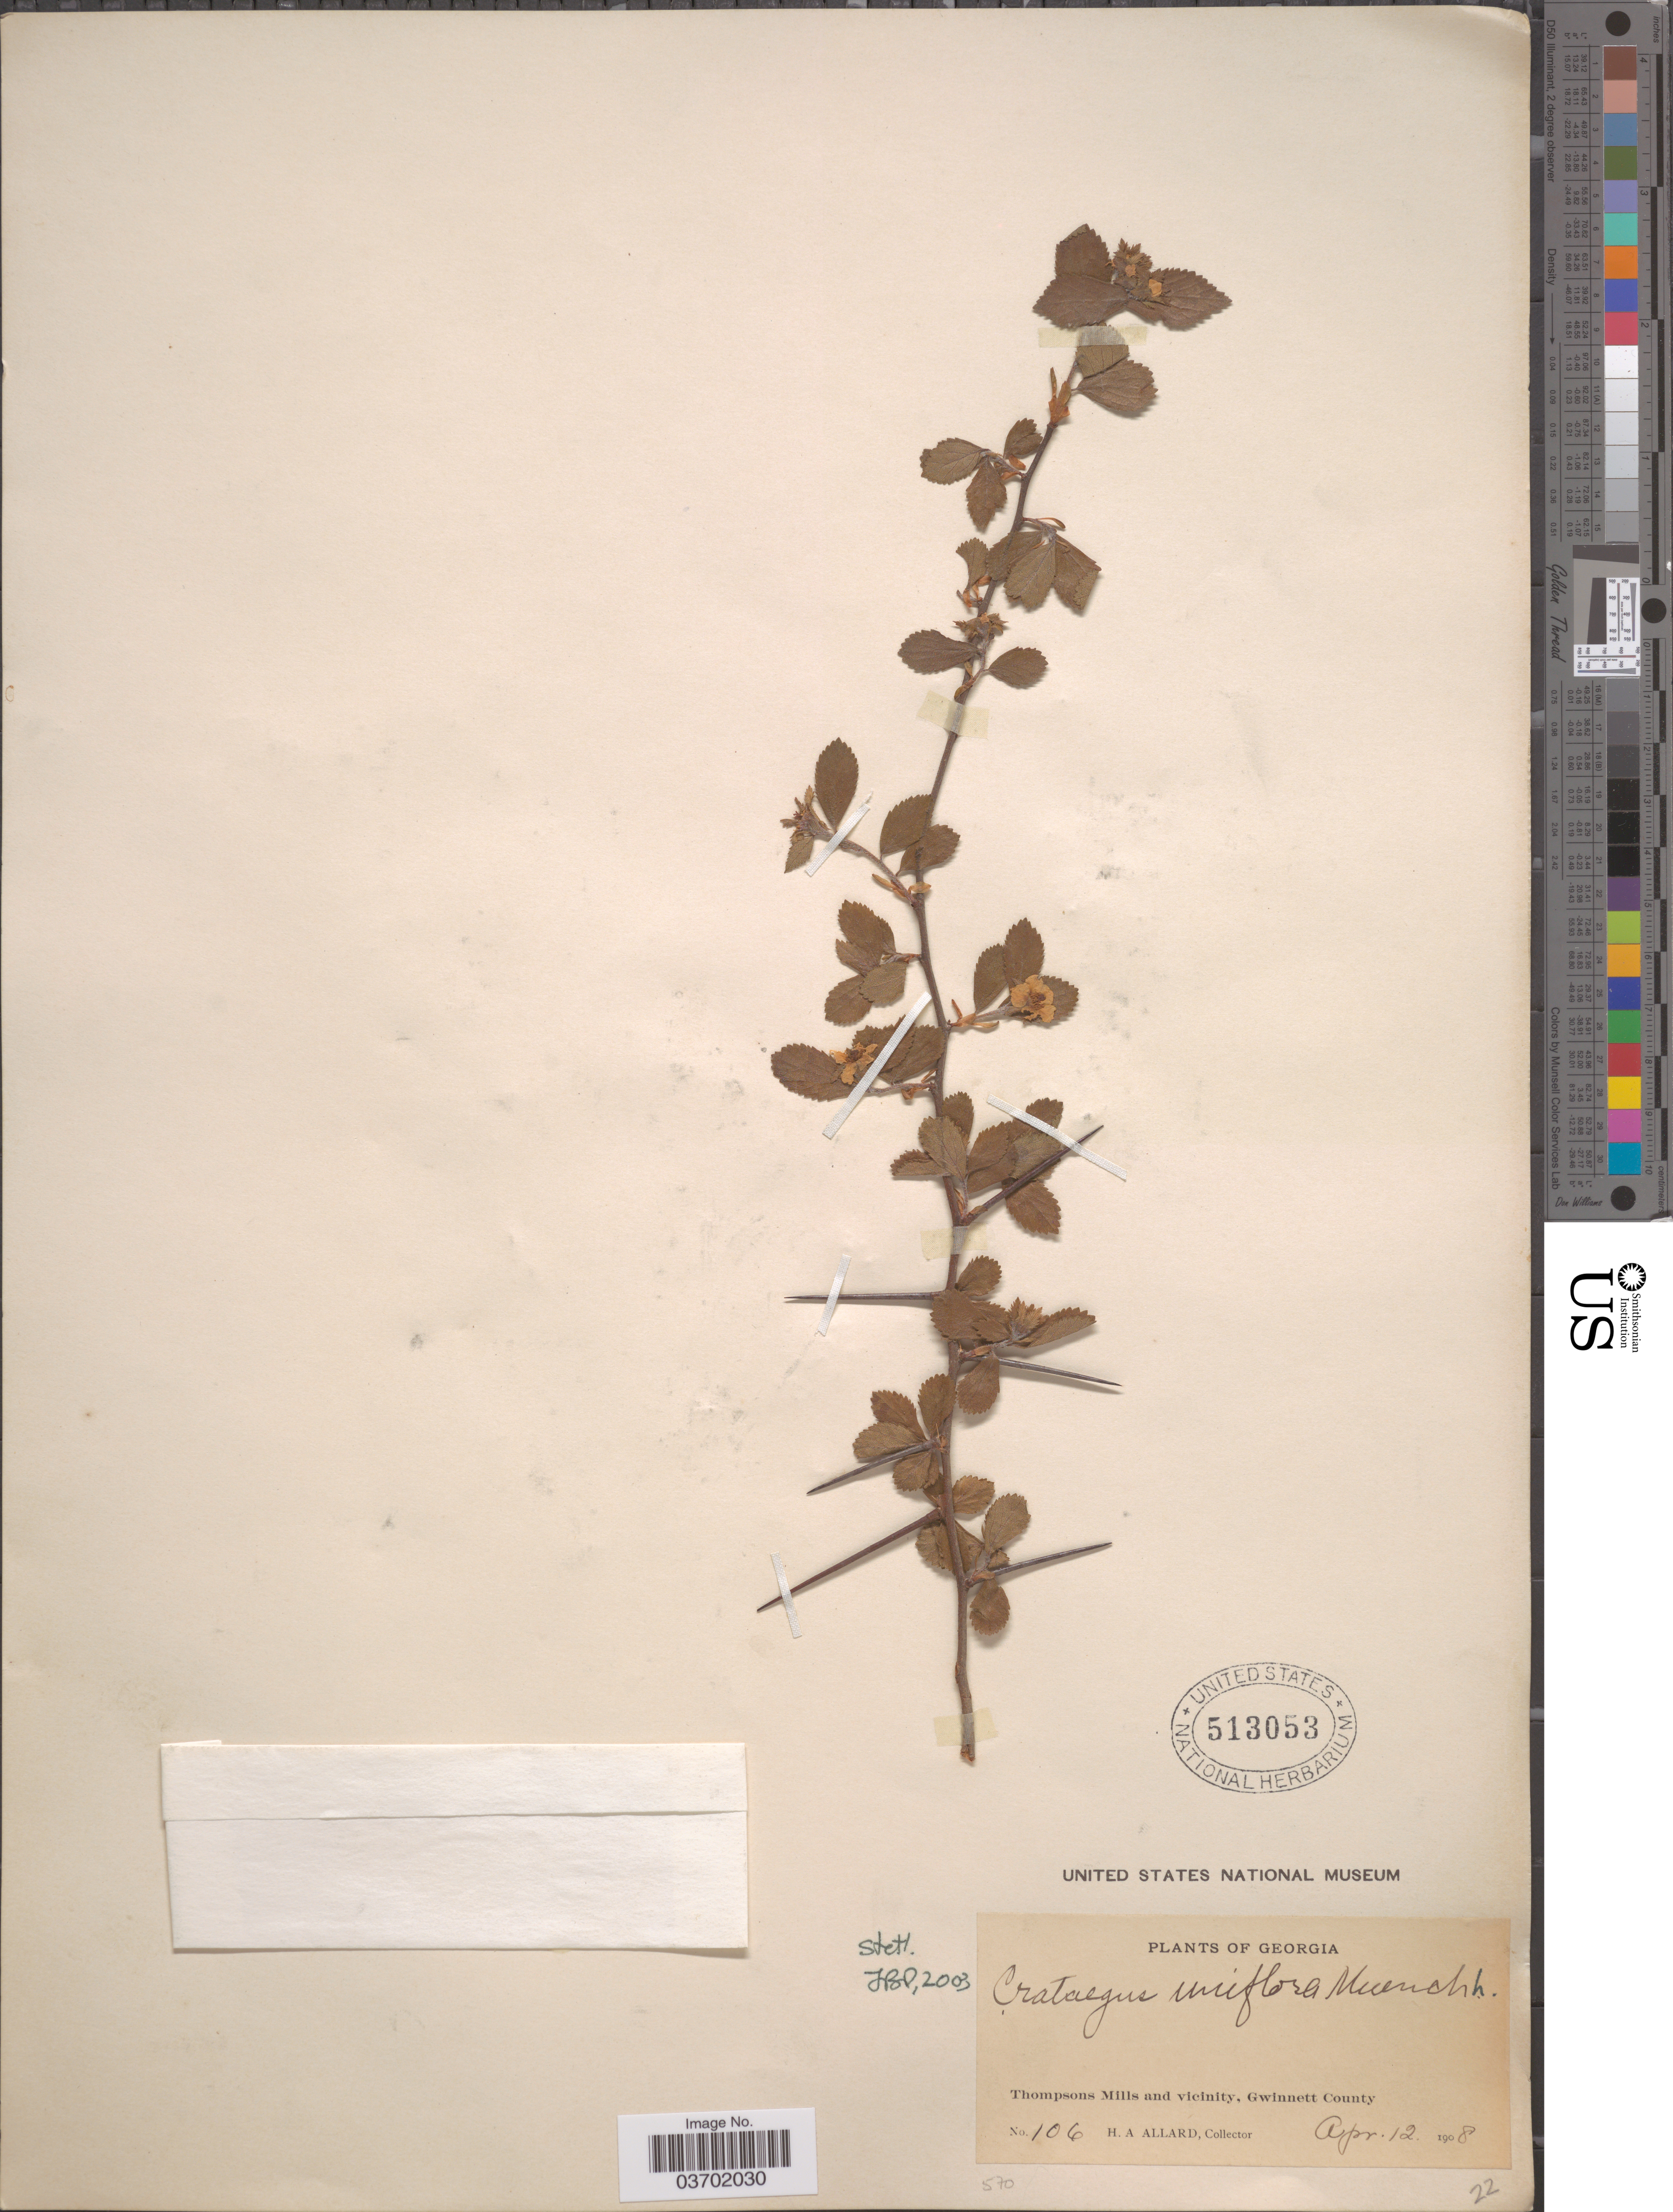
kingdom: Plantae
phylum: Tracheophyta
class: Magnoliopsida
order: Rosales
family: Rosaceae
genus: Crataegus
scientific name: Crataegus uniflora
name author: Münchh.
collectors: H. A. Allard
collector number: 106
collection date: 1908-04-12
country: United States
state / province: Georgia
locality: Thompsons Mills and vicinity, Gwinnett County.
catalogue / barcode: US 513053